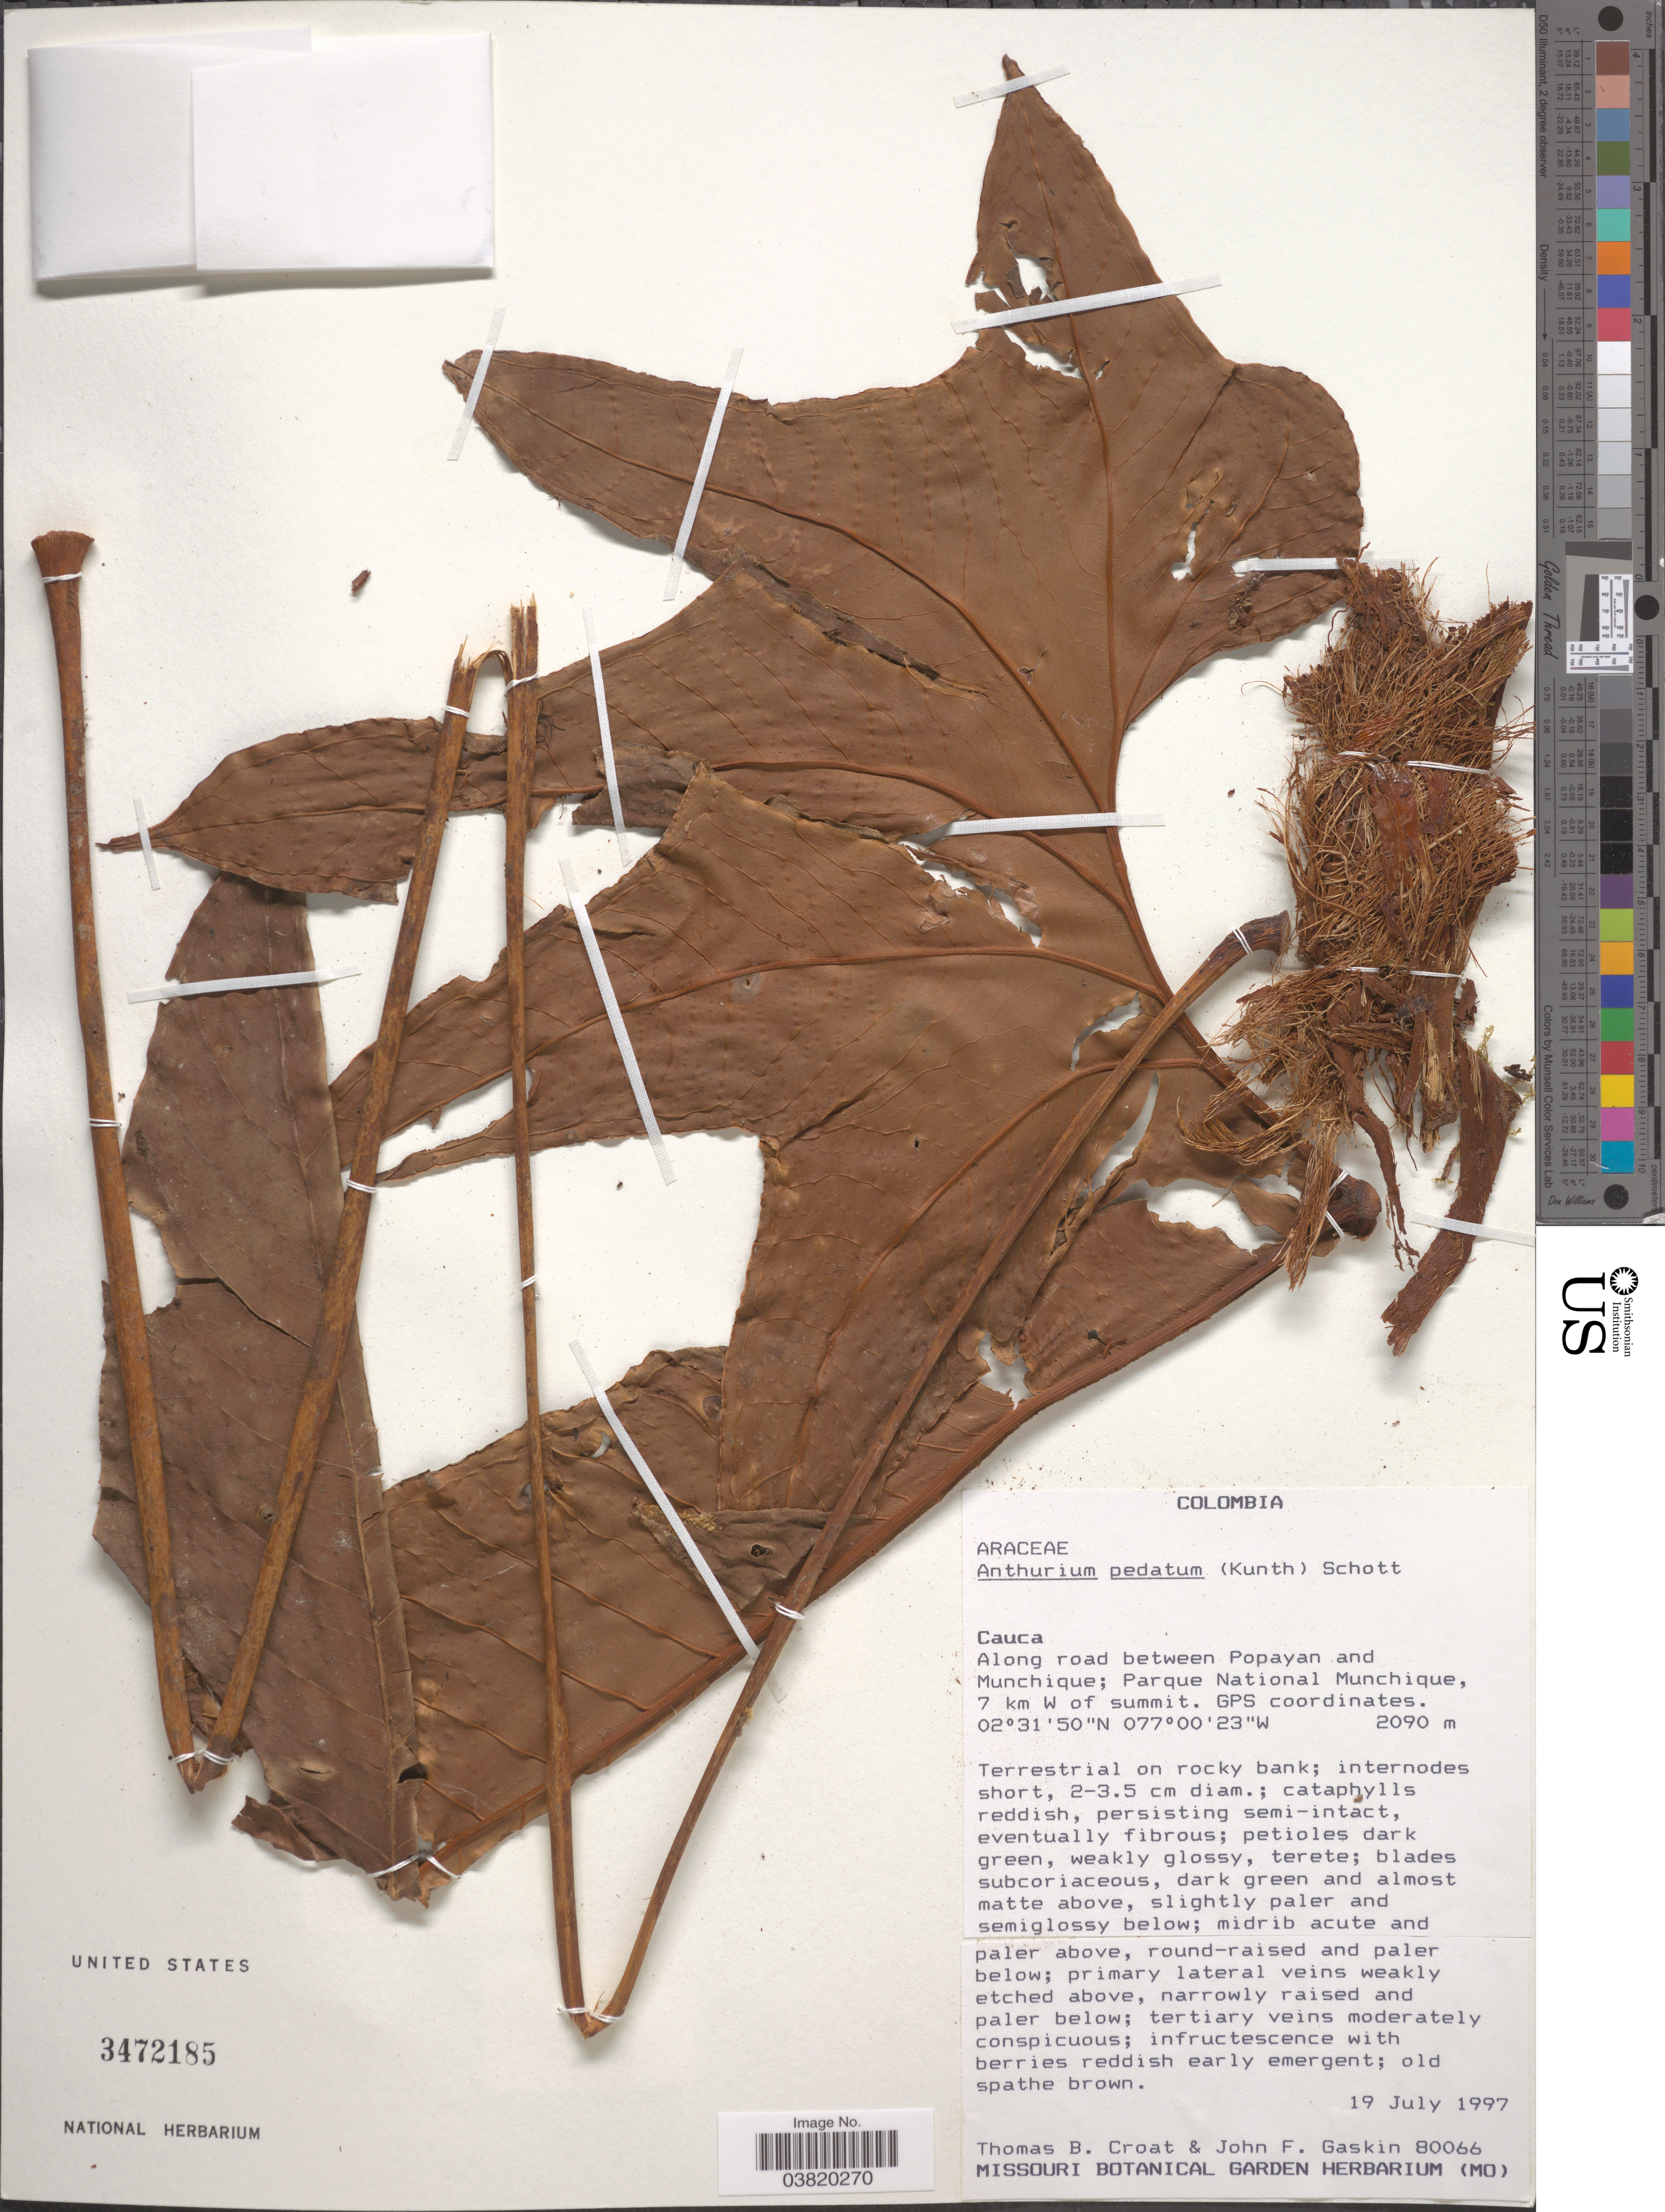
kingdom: Plantae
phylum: Tracheophyta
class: Liliopsida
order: Alismatales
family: Araceae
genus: Anthurium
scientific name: Anthurium pedatum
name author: (Kunth) Endl. ex Kunth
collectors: T. B. Croat & J. F. Gaskin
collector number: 80066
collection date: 1997-07-19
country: Colombia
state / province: Cauca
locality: Along road between Popayan and Munchique; Parque National Munchique, 7 km W of summit.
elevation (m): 2090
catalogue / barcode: US 3472185